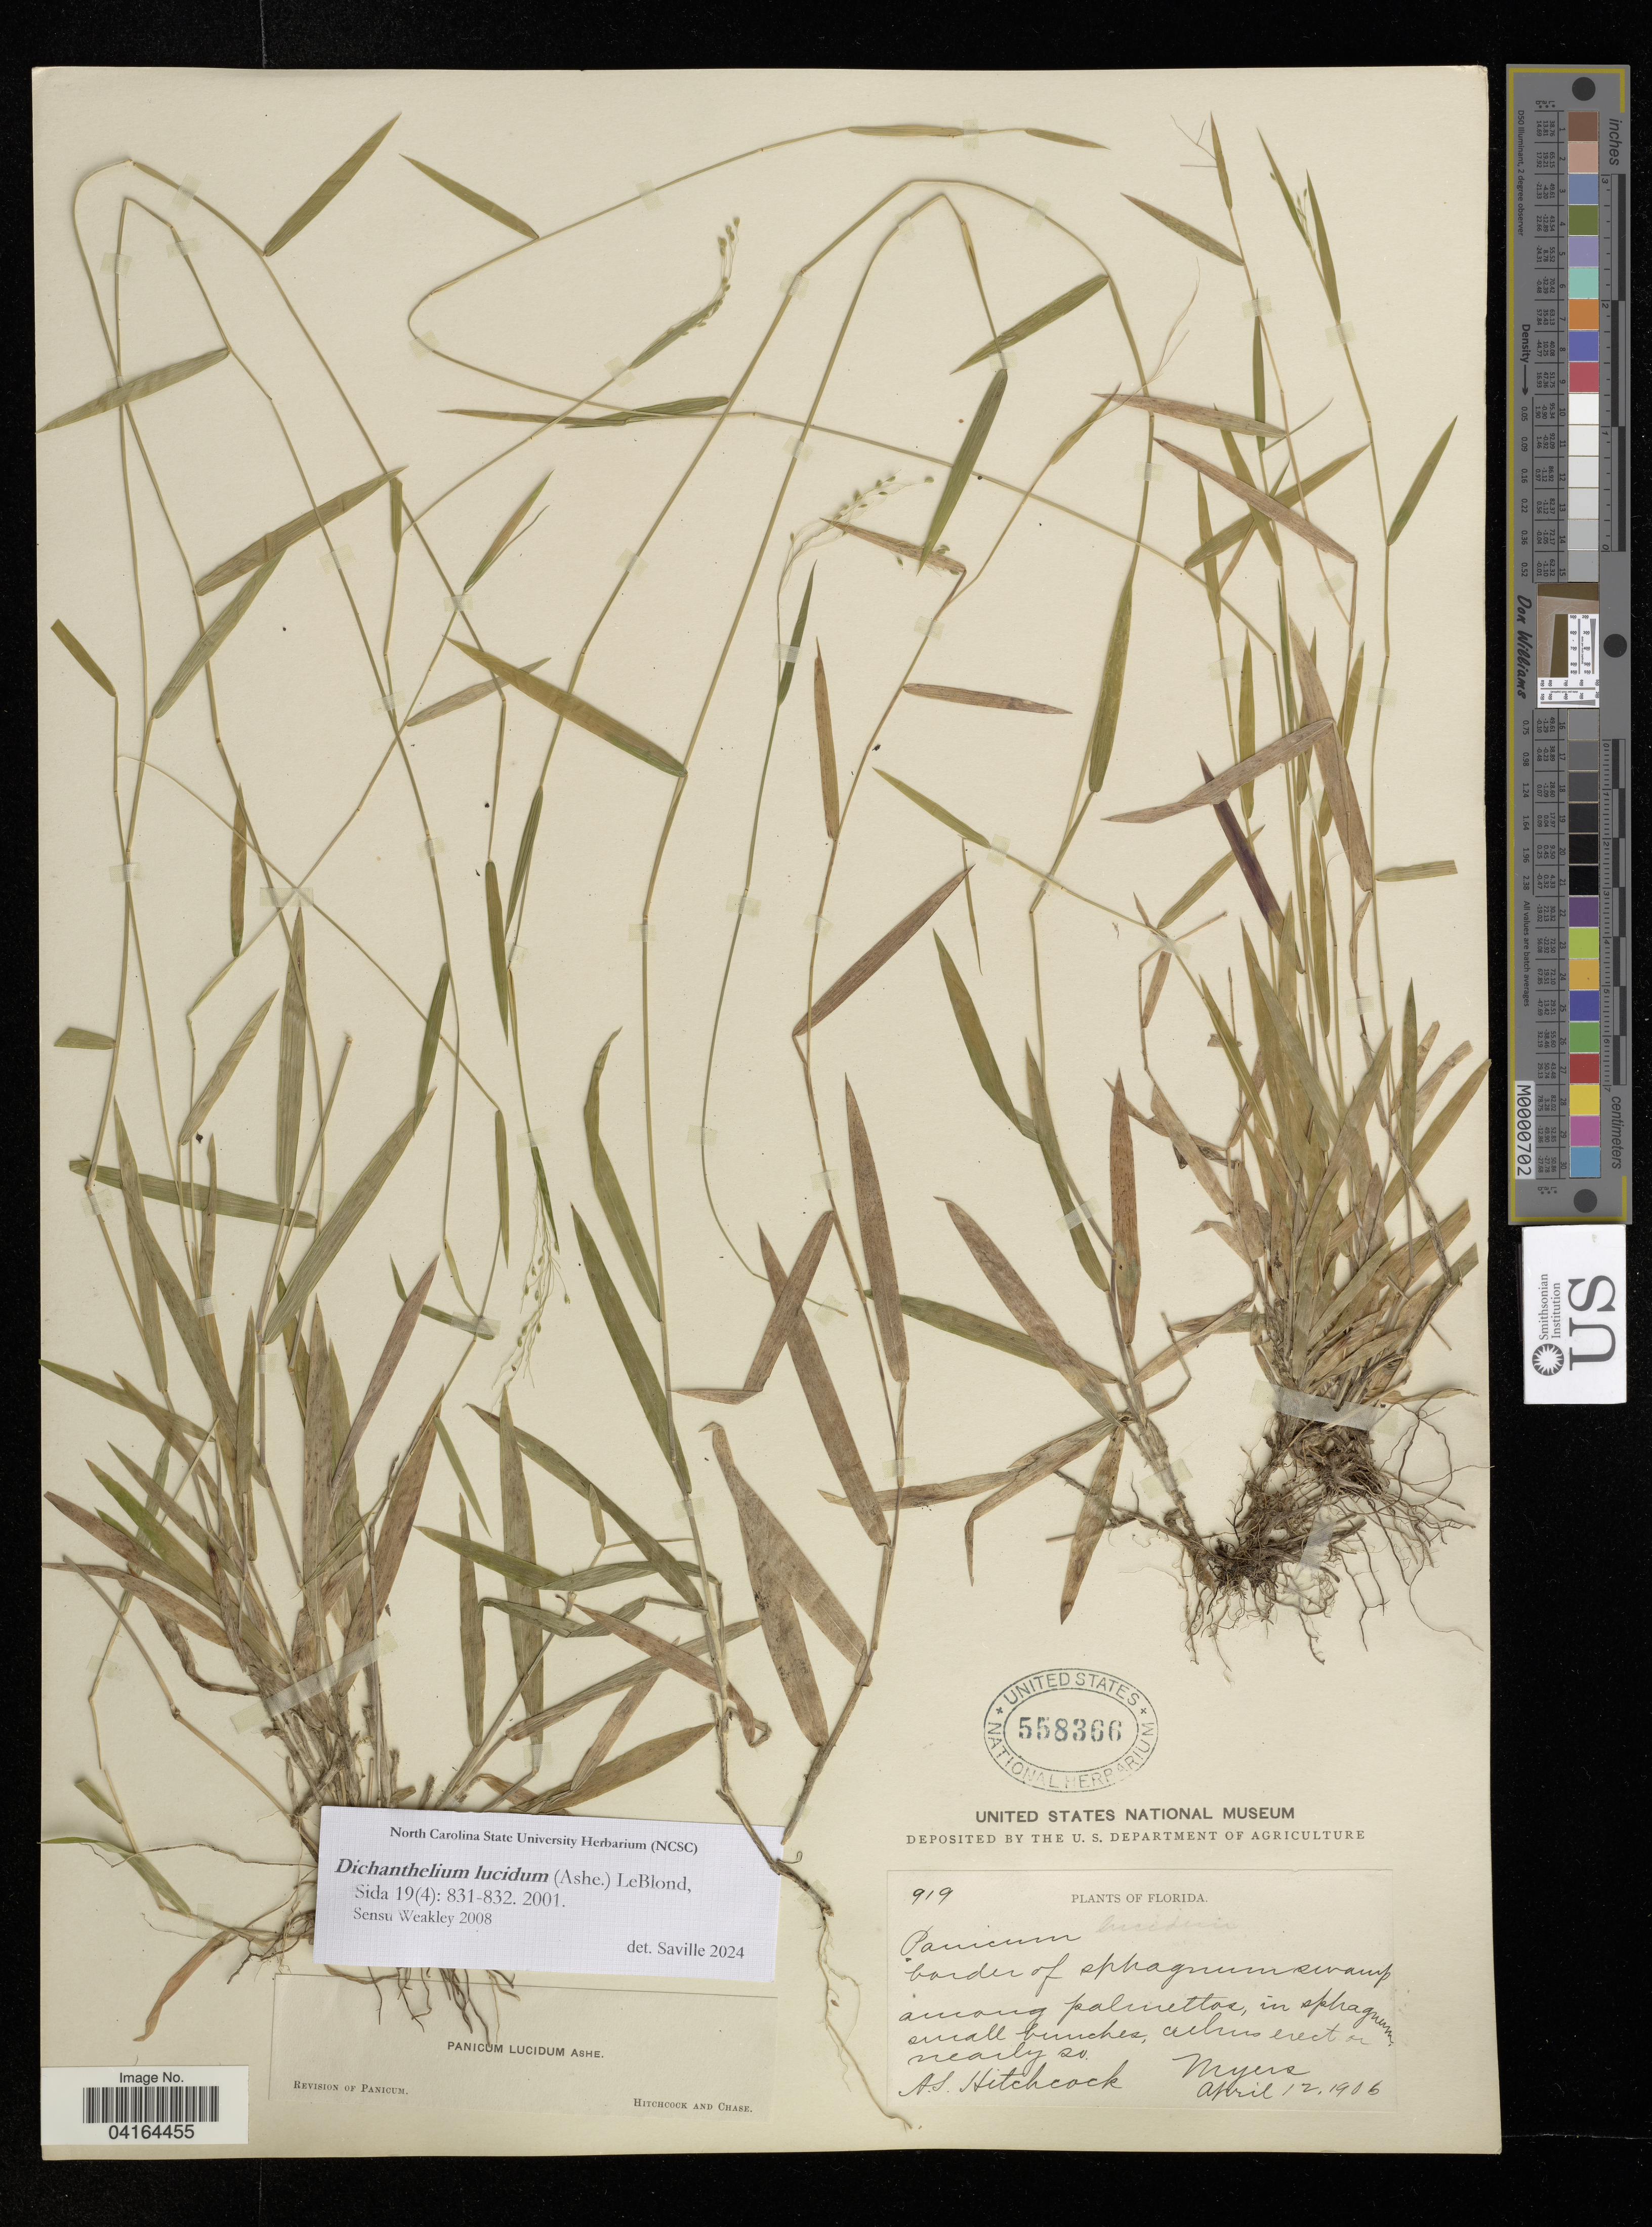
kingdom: Plantae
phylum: Tracheophyta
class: Liliopsida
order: Poales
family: Poaceae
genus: Dichanthelium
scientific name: Dichanthelium lucidum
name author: (Ashe) LeBlond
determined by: Saville, A. C., (NCSC), North Carolina State University (UNITED STATES)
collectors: A. Hitchcock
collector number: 919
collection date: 1906-04-12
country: United States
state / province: Florida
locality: Myers.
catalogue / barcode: US 558366